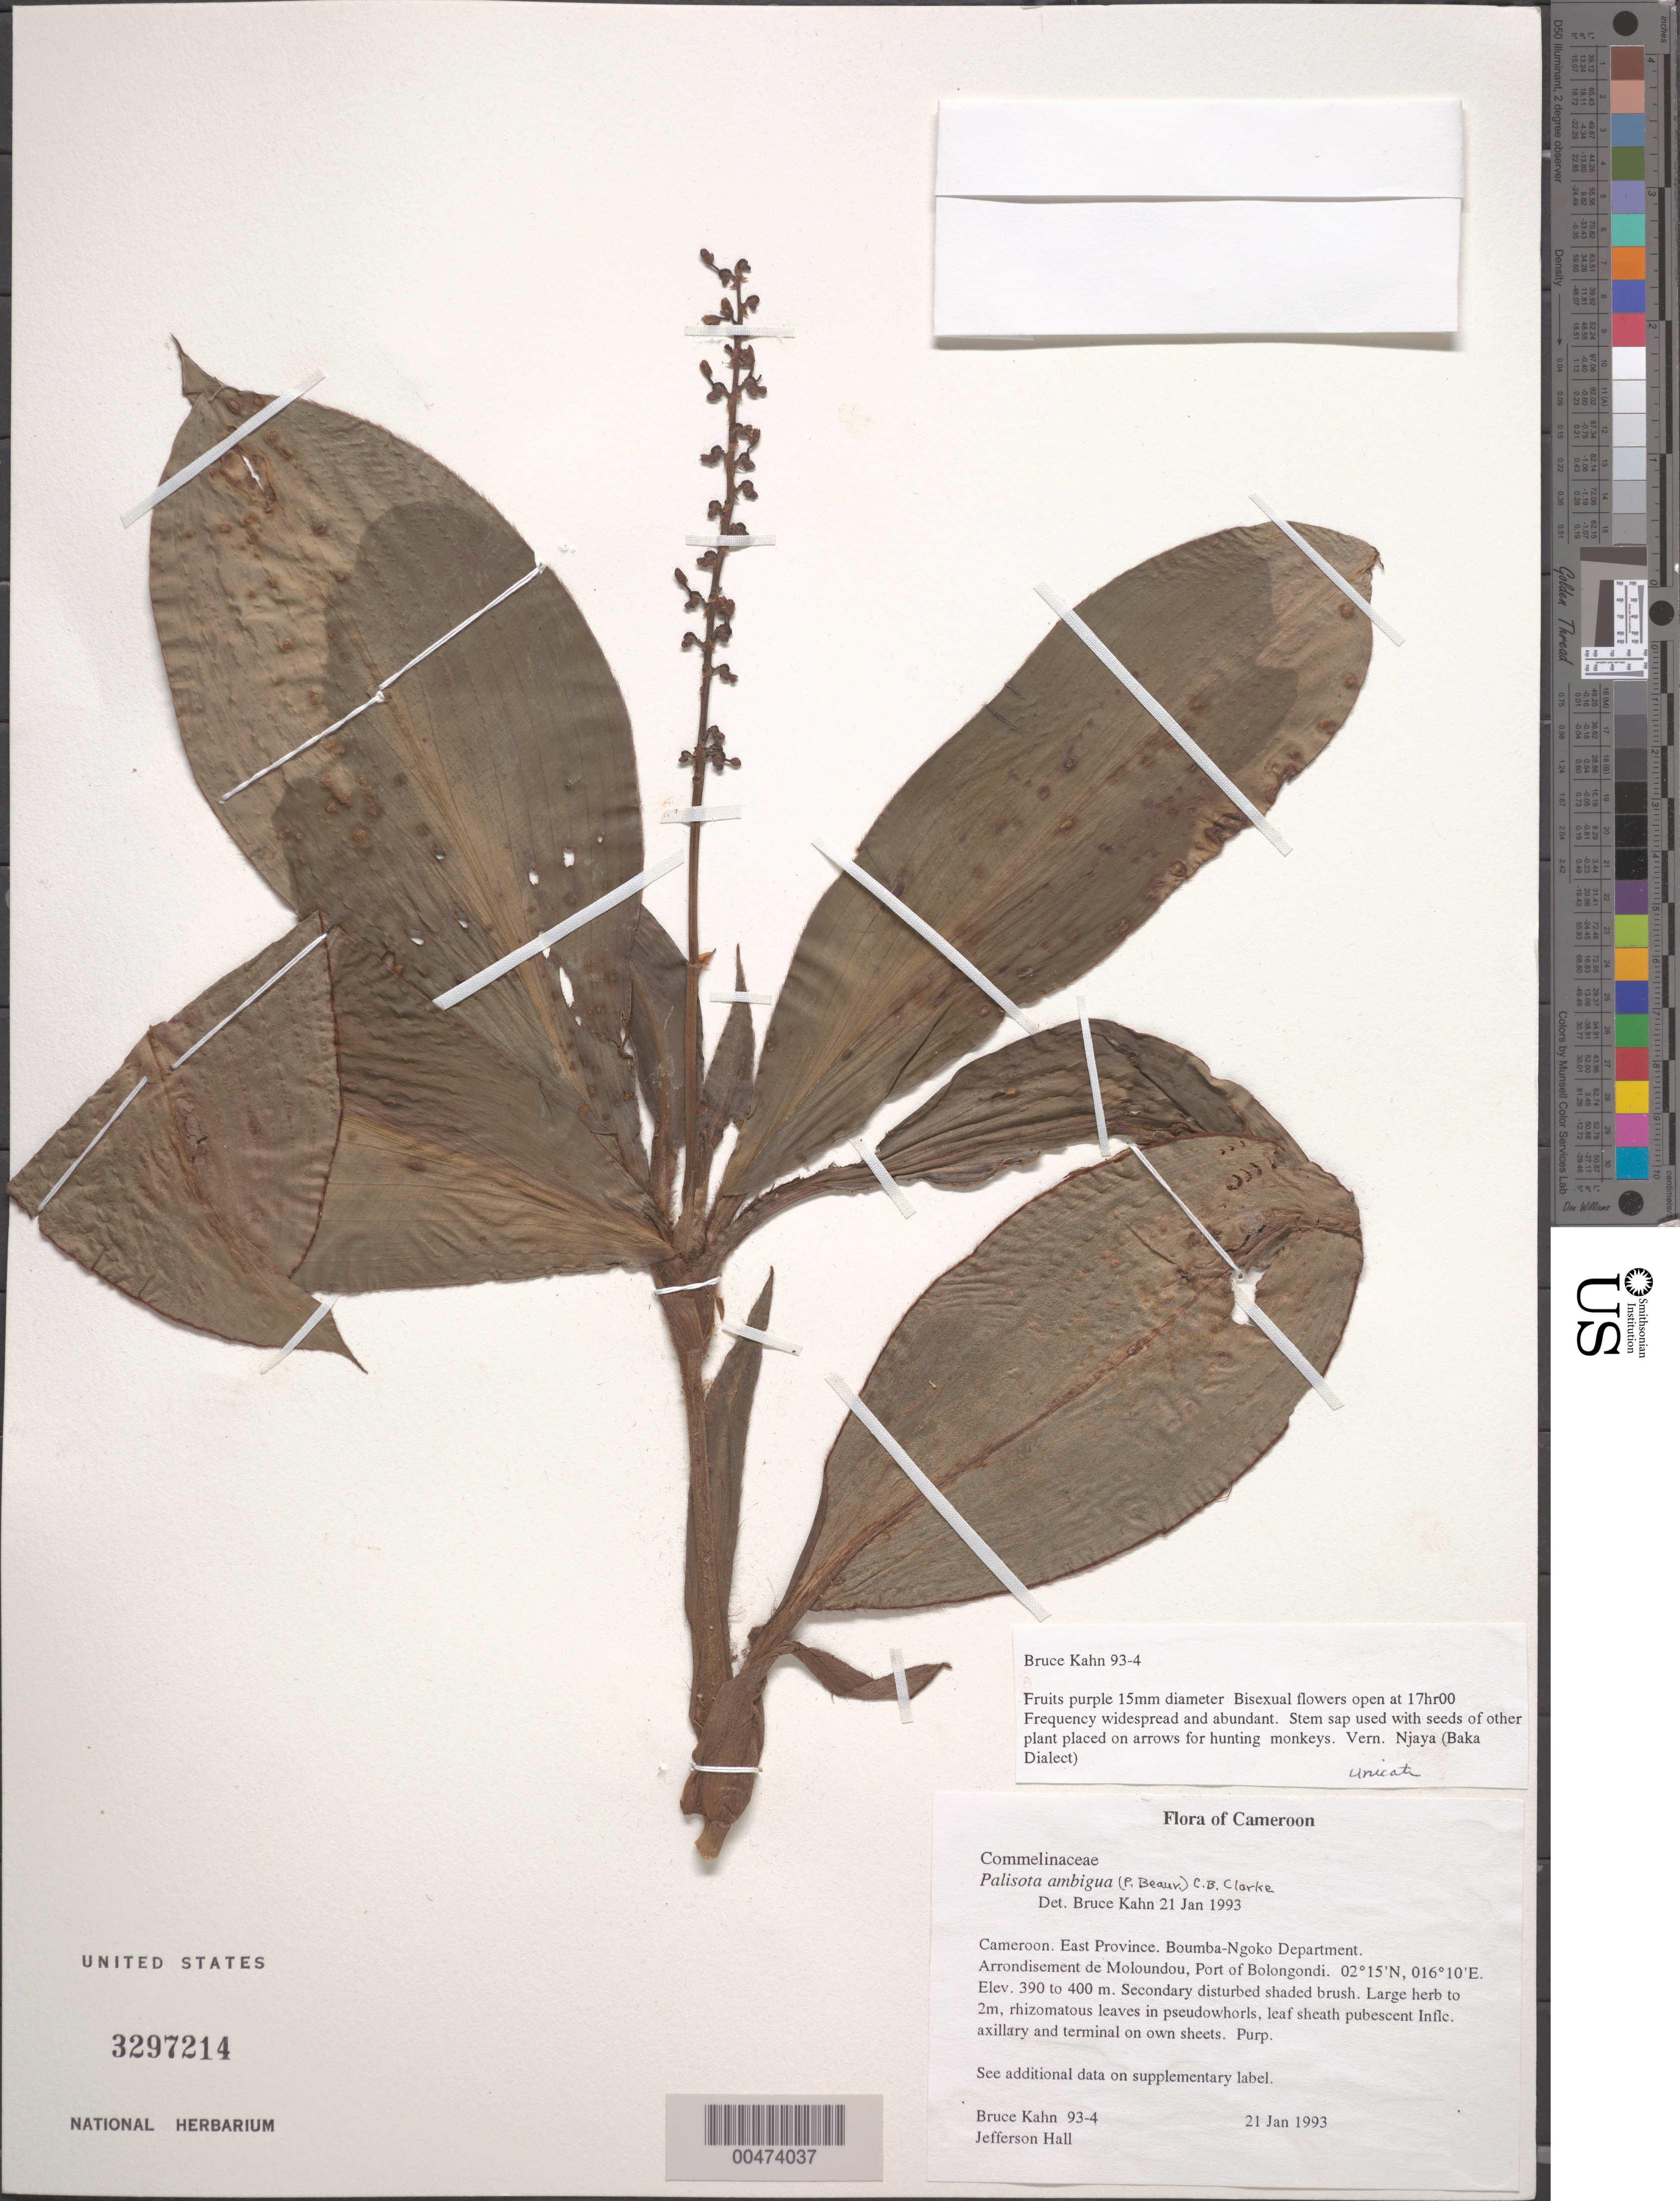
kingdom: Plantae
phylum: Tracheophyta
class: Liliopsida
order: Commelinales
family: Commelinaceae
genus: Palisota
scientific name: Palisota ambigua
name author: (P. Beauv.) C.B. Clarke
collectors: B. Kahn & J. Hall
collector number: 93-4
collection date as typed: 21 Jan 1993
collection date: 1993-01-21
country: Cameroon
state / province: Est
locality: Boumba-ngoko, moloundou arrondissement, lipondji, bolongondi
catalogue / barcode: US 3297214